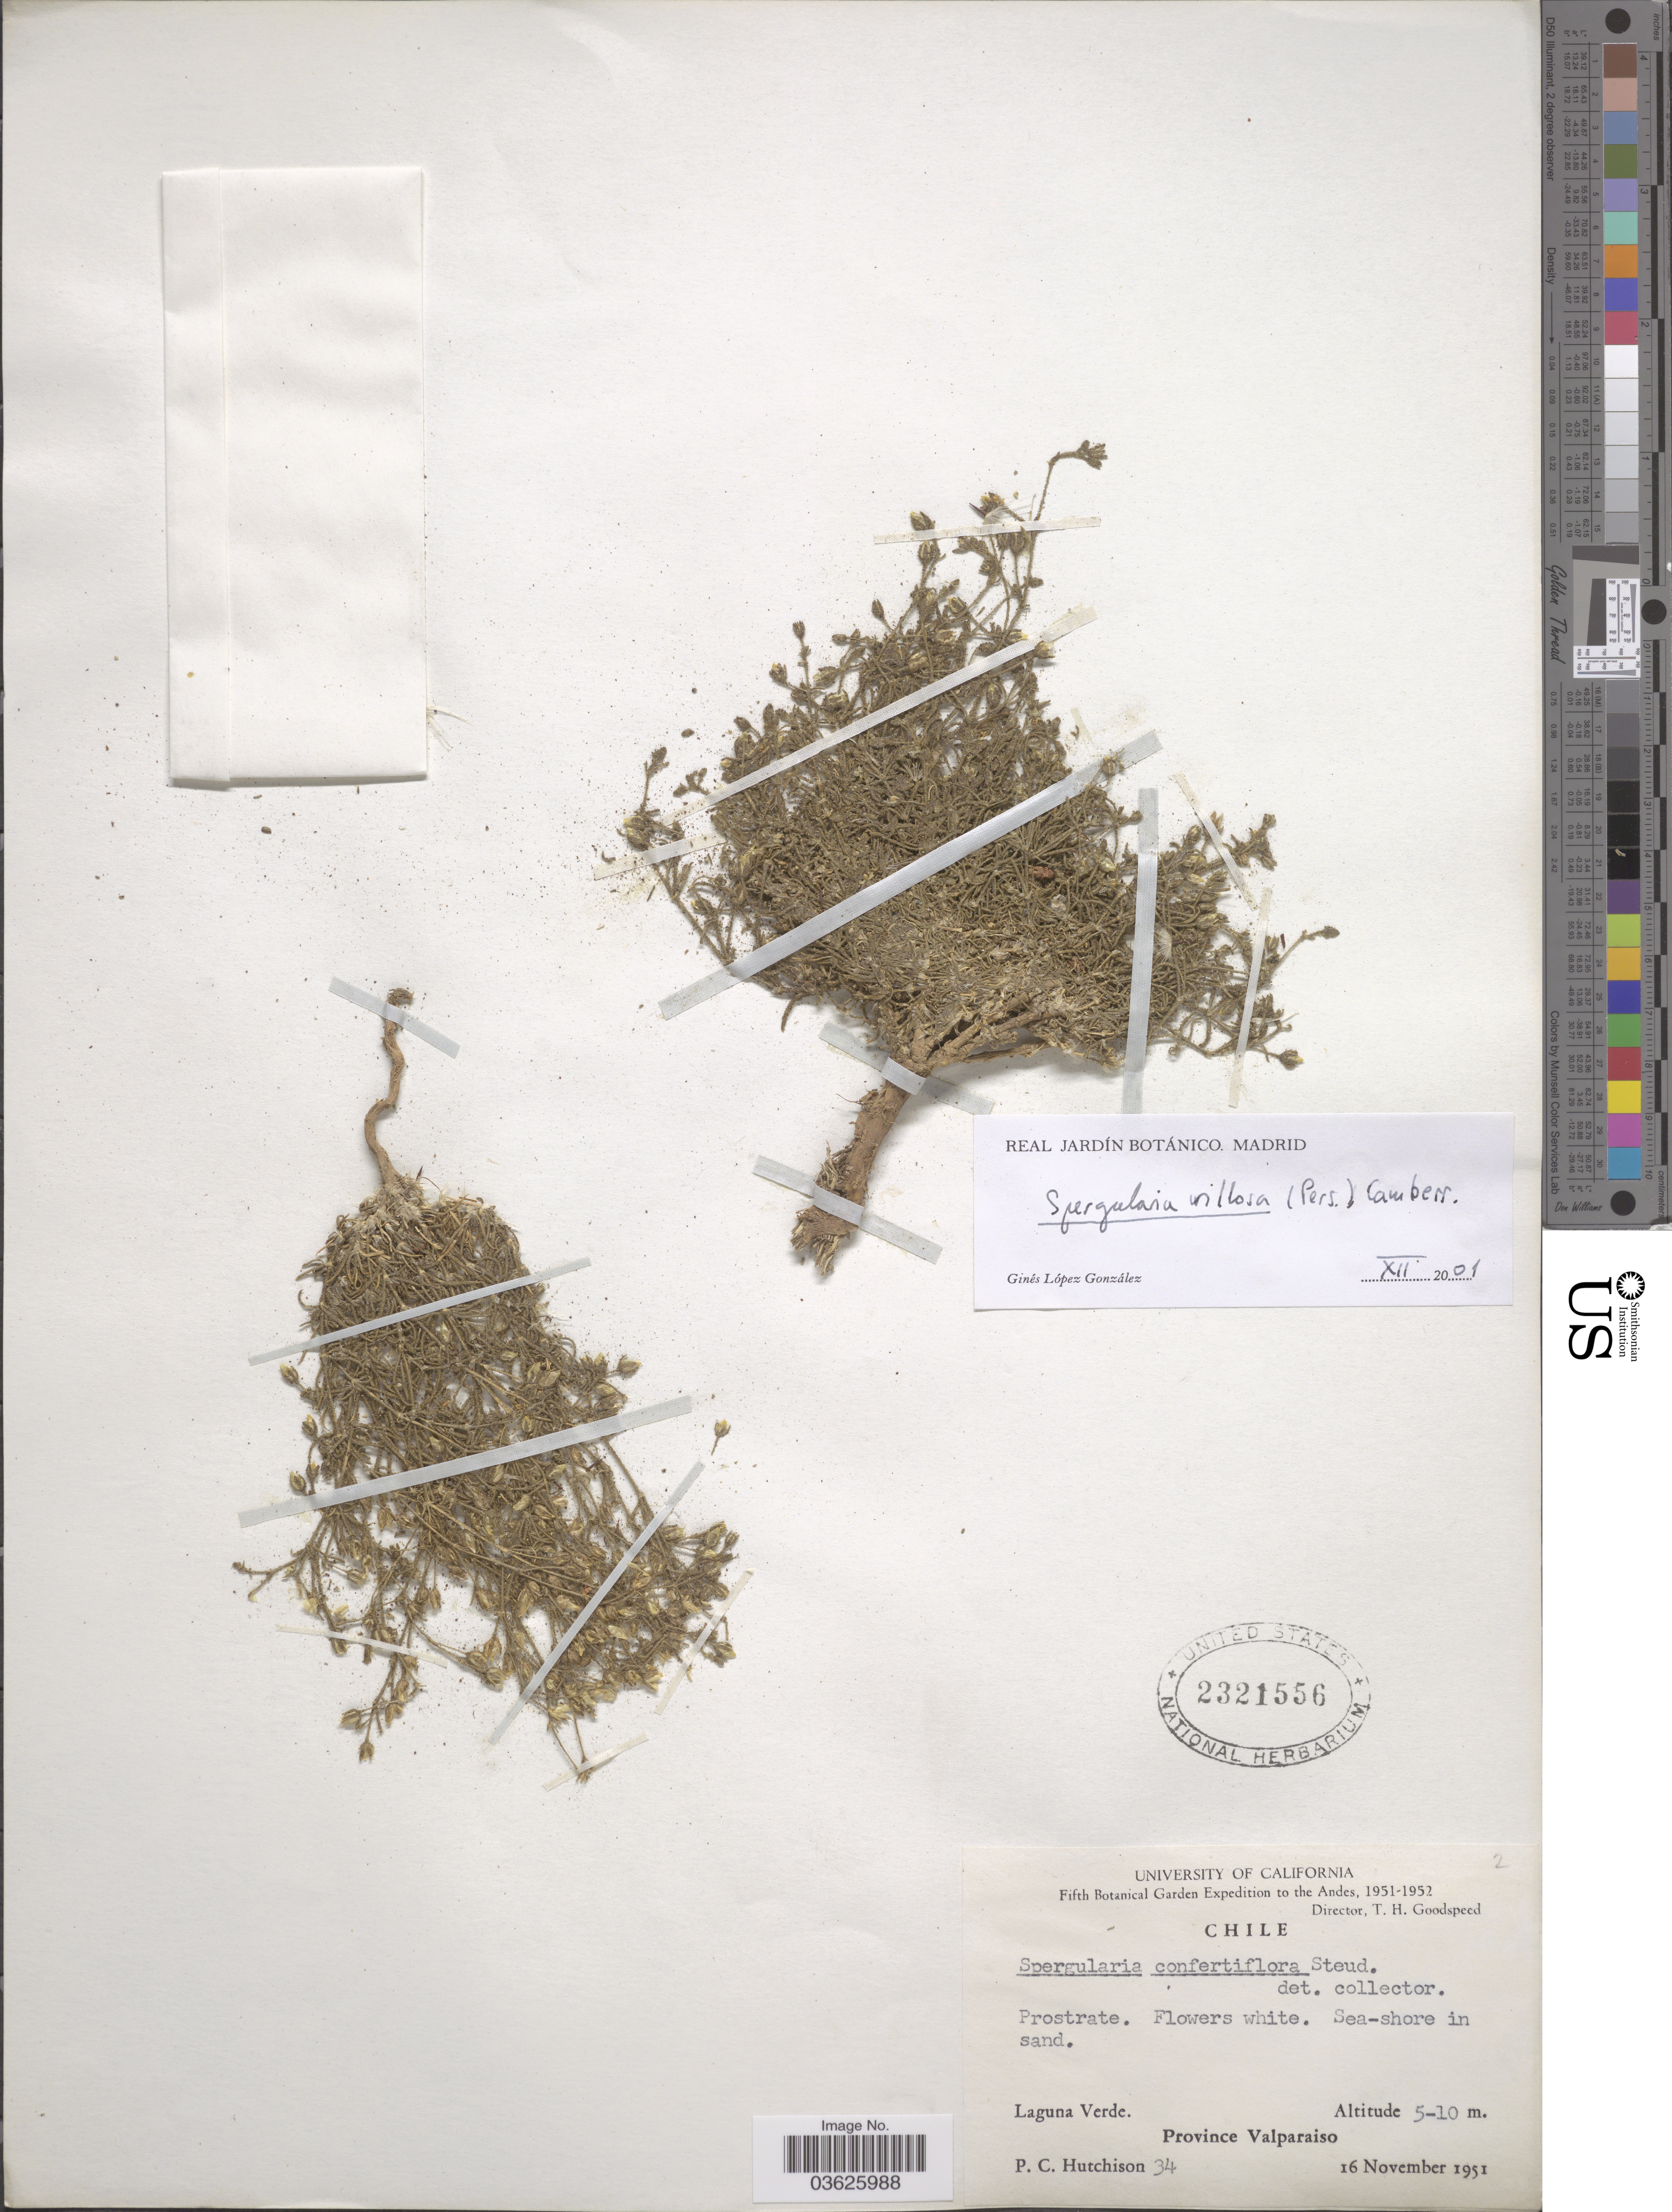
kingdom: Plantae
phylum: Tracheophyta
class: Magnoliopsida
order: Caryophyllales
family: Caryophyllaceae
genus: Spergularia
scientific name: Spergularia villosa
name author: (Pers.) Cambess.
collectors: P. C. Hutchison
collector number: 34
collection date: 1951-11-16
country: Chile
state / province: Valparaíso (V)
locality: Andes. Laguna Verde. Province Valparaiso.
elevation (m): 5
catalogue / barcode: US 2321556